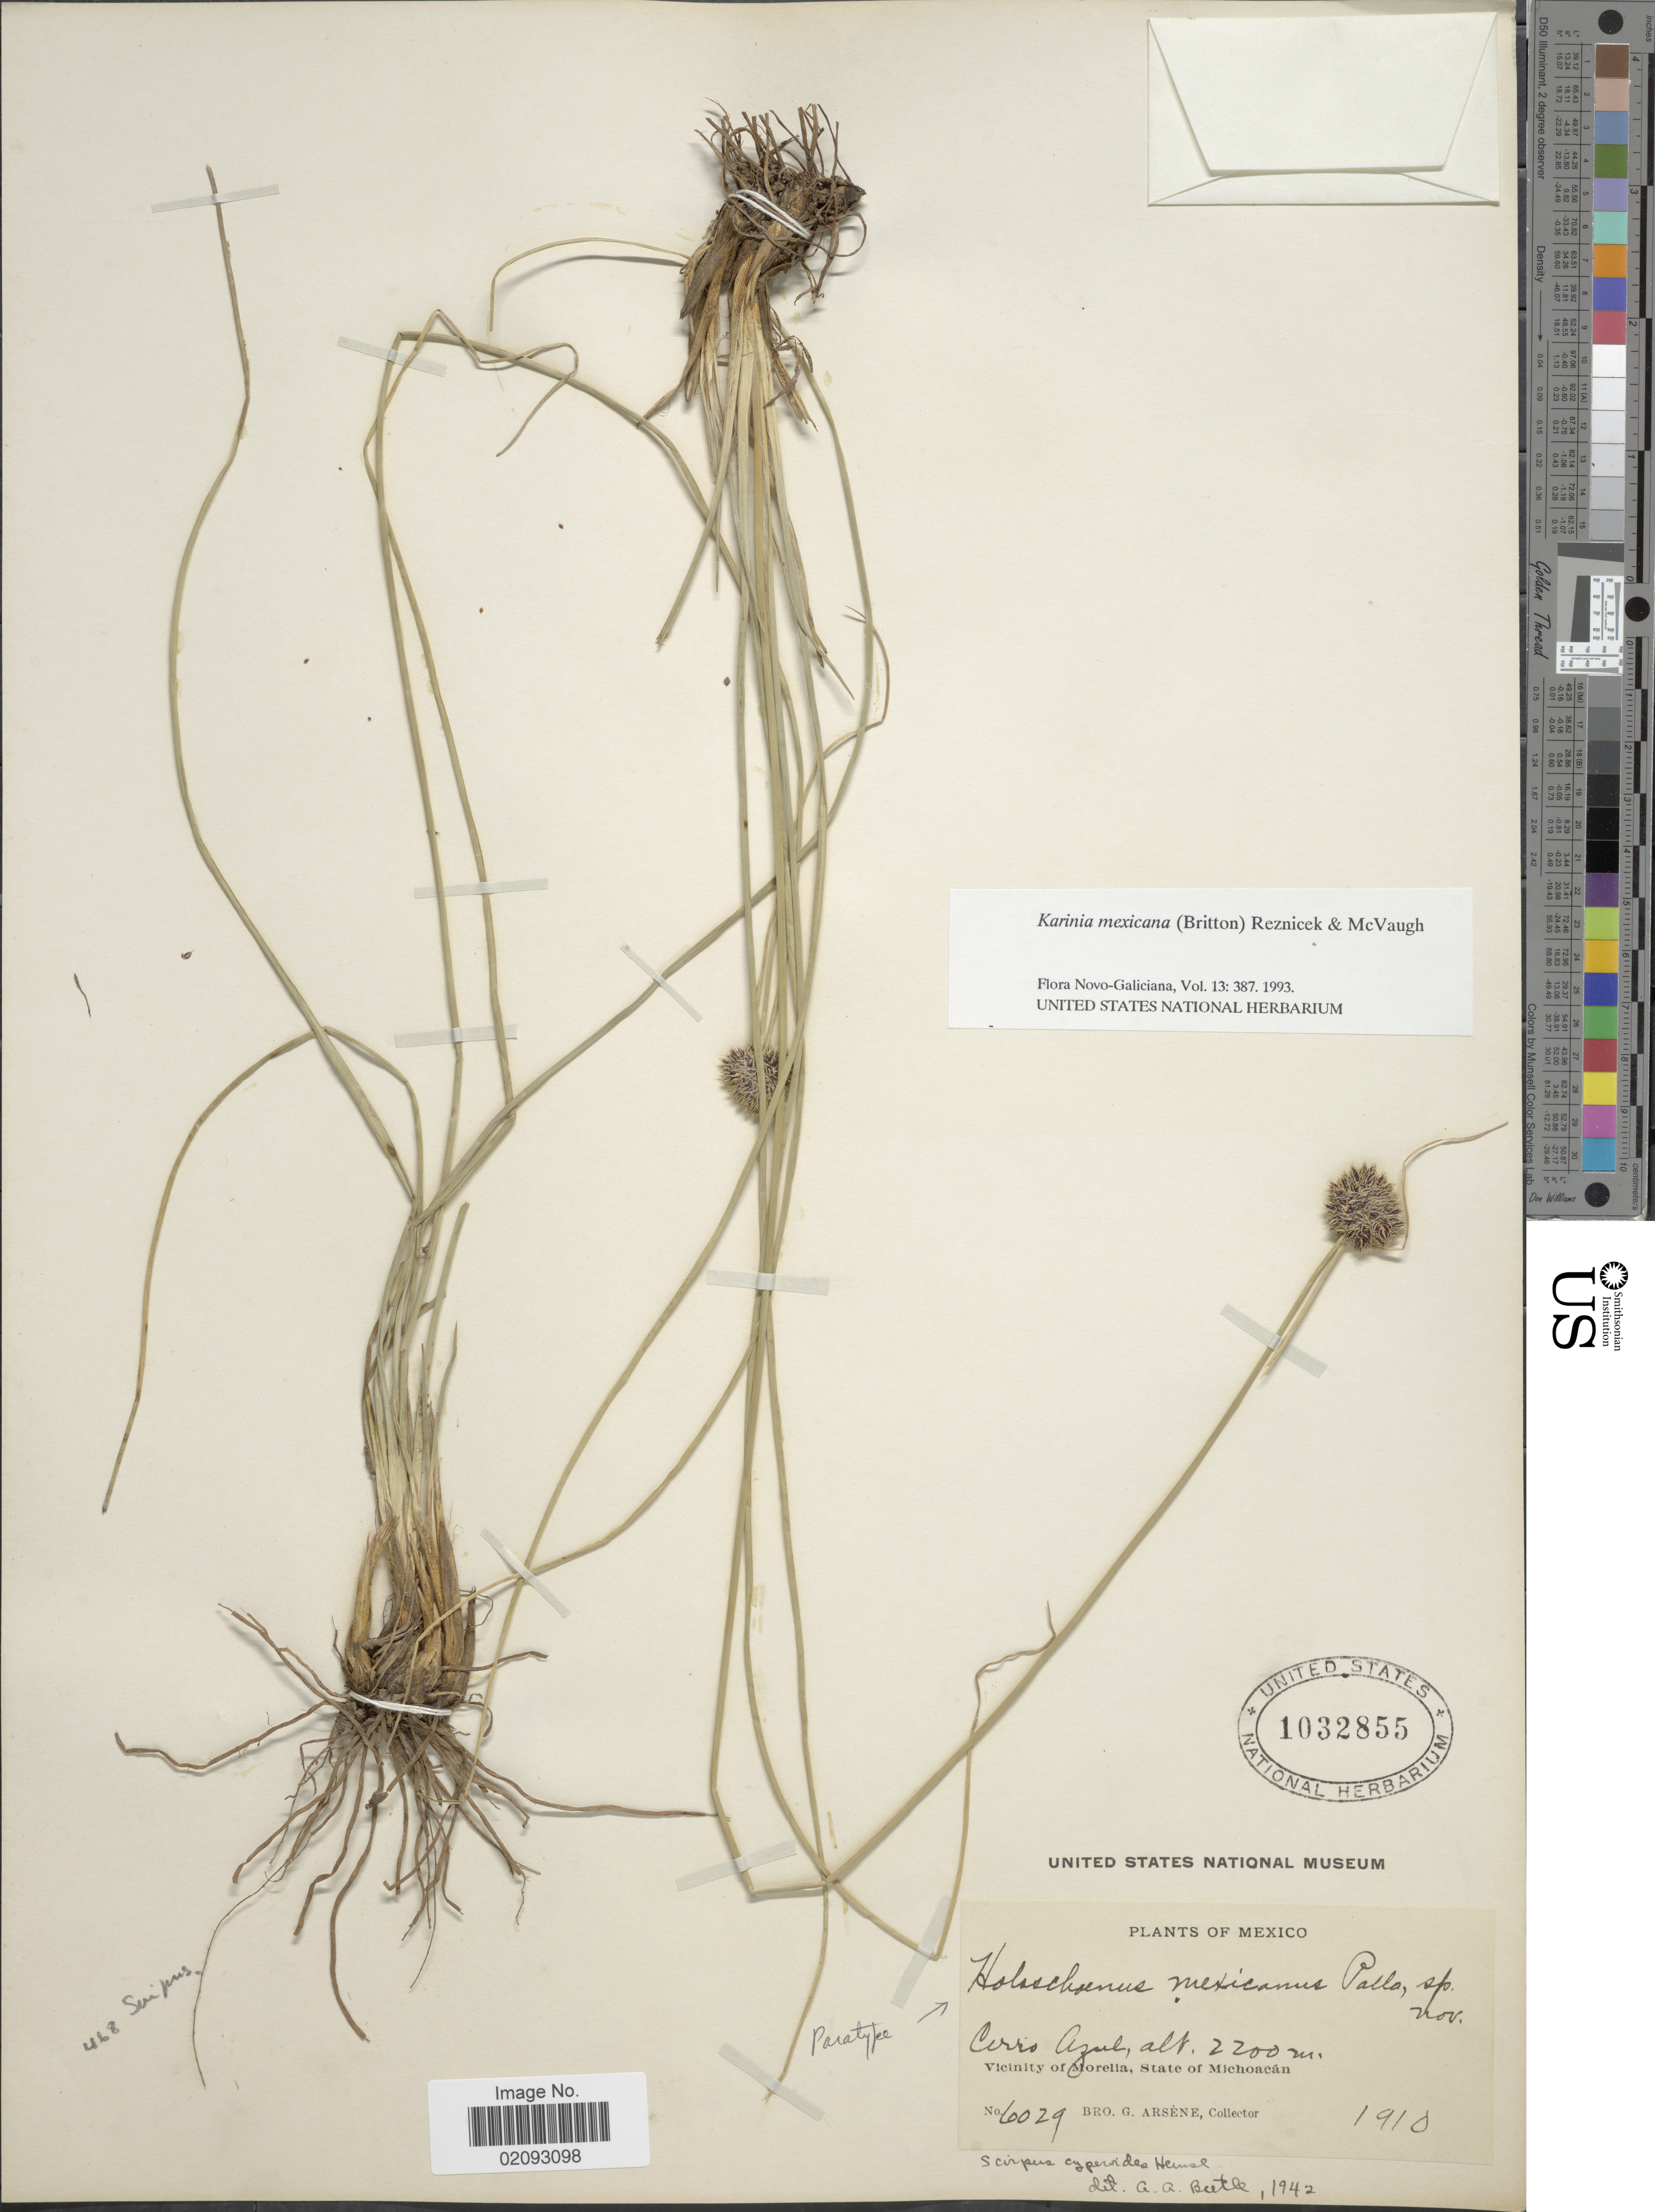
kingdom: Plantae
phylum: Tracheophyta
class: Liliopsida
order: Poales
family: Cyperaceae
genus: Scirpoides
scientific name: Scirpoides mexicana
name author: (C.B. Clarke ex Britton) Goetgh. ex C. S. Reid & J.R. Carter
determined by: Strong, Mark T., (BOT), Smithsonian Institution - National Museum of Natural History (UNITED STATES)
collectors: Bro. G. Arsène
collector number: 6029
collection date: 1910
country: Mexico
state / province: Michoacán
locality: Cerro Azul, Vicinity of Morelia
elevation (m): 2200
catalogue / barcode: US 1032855